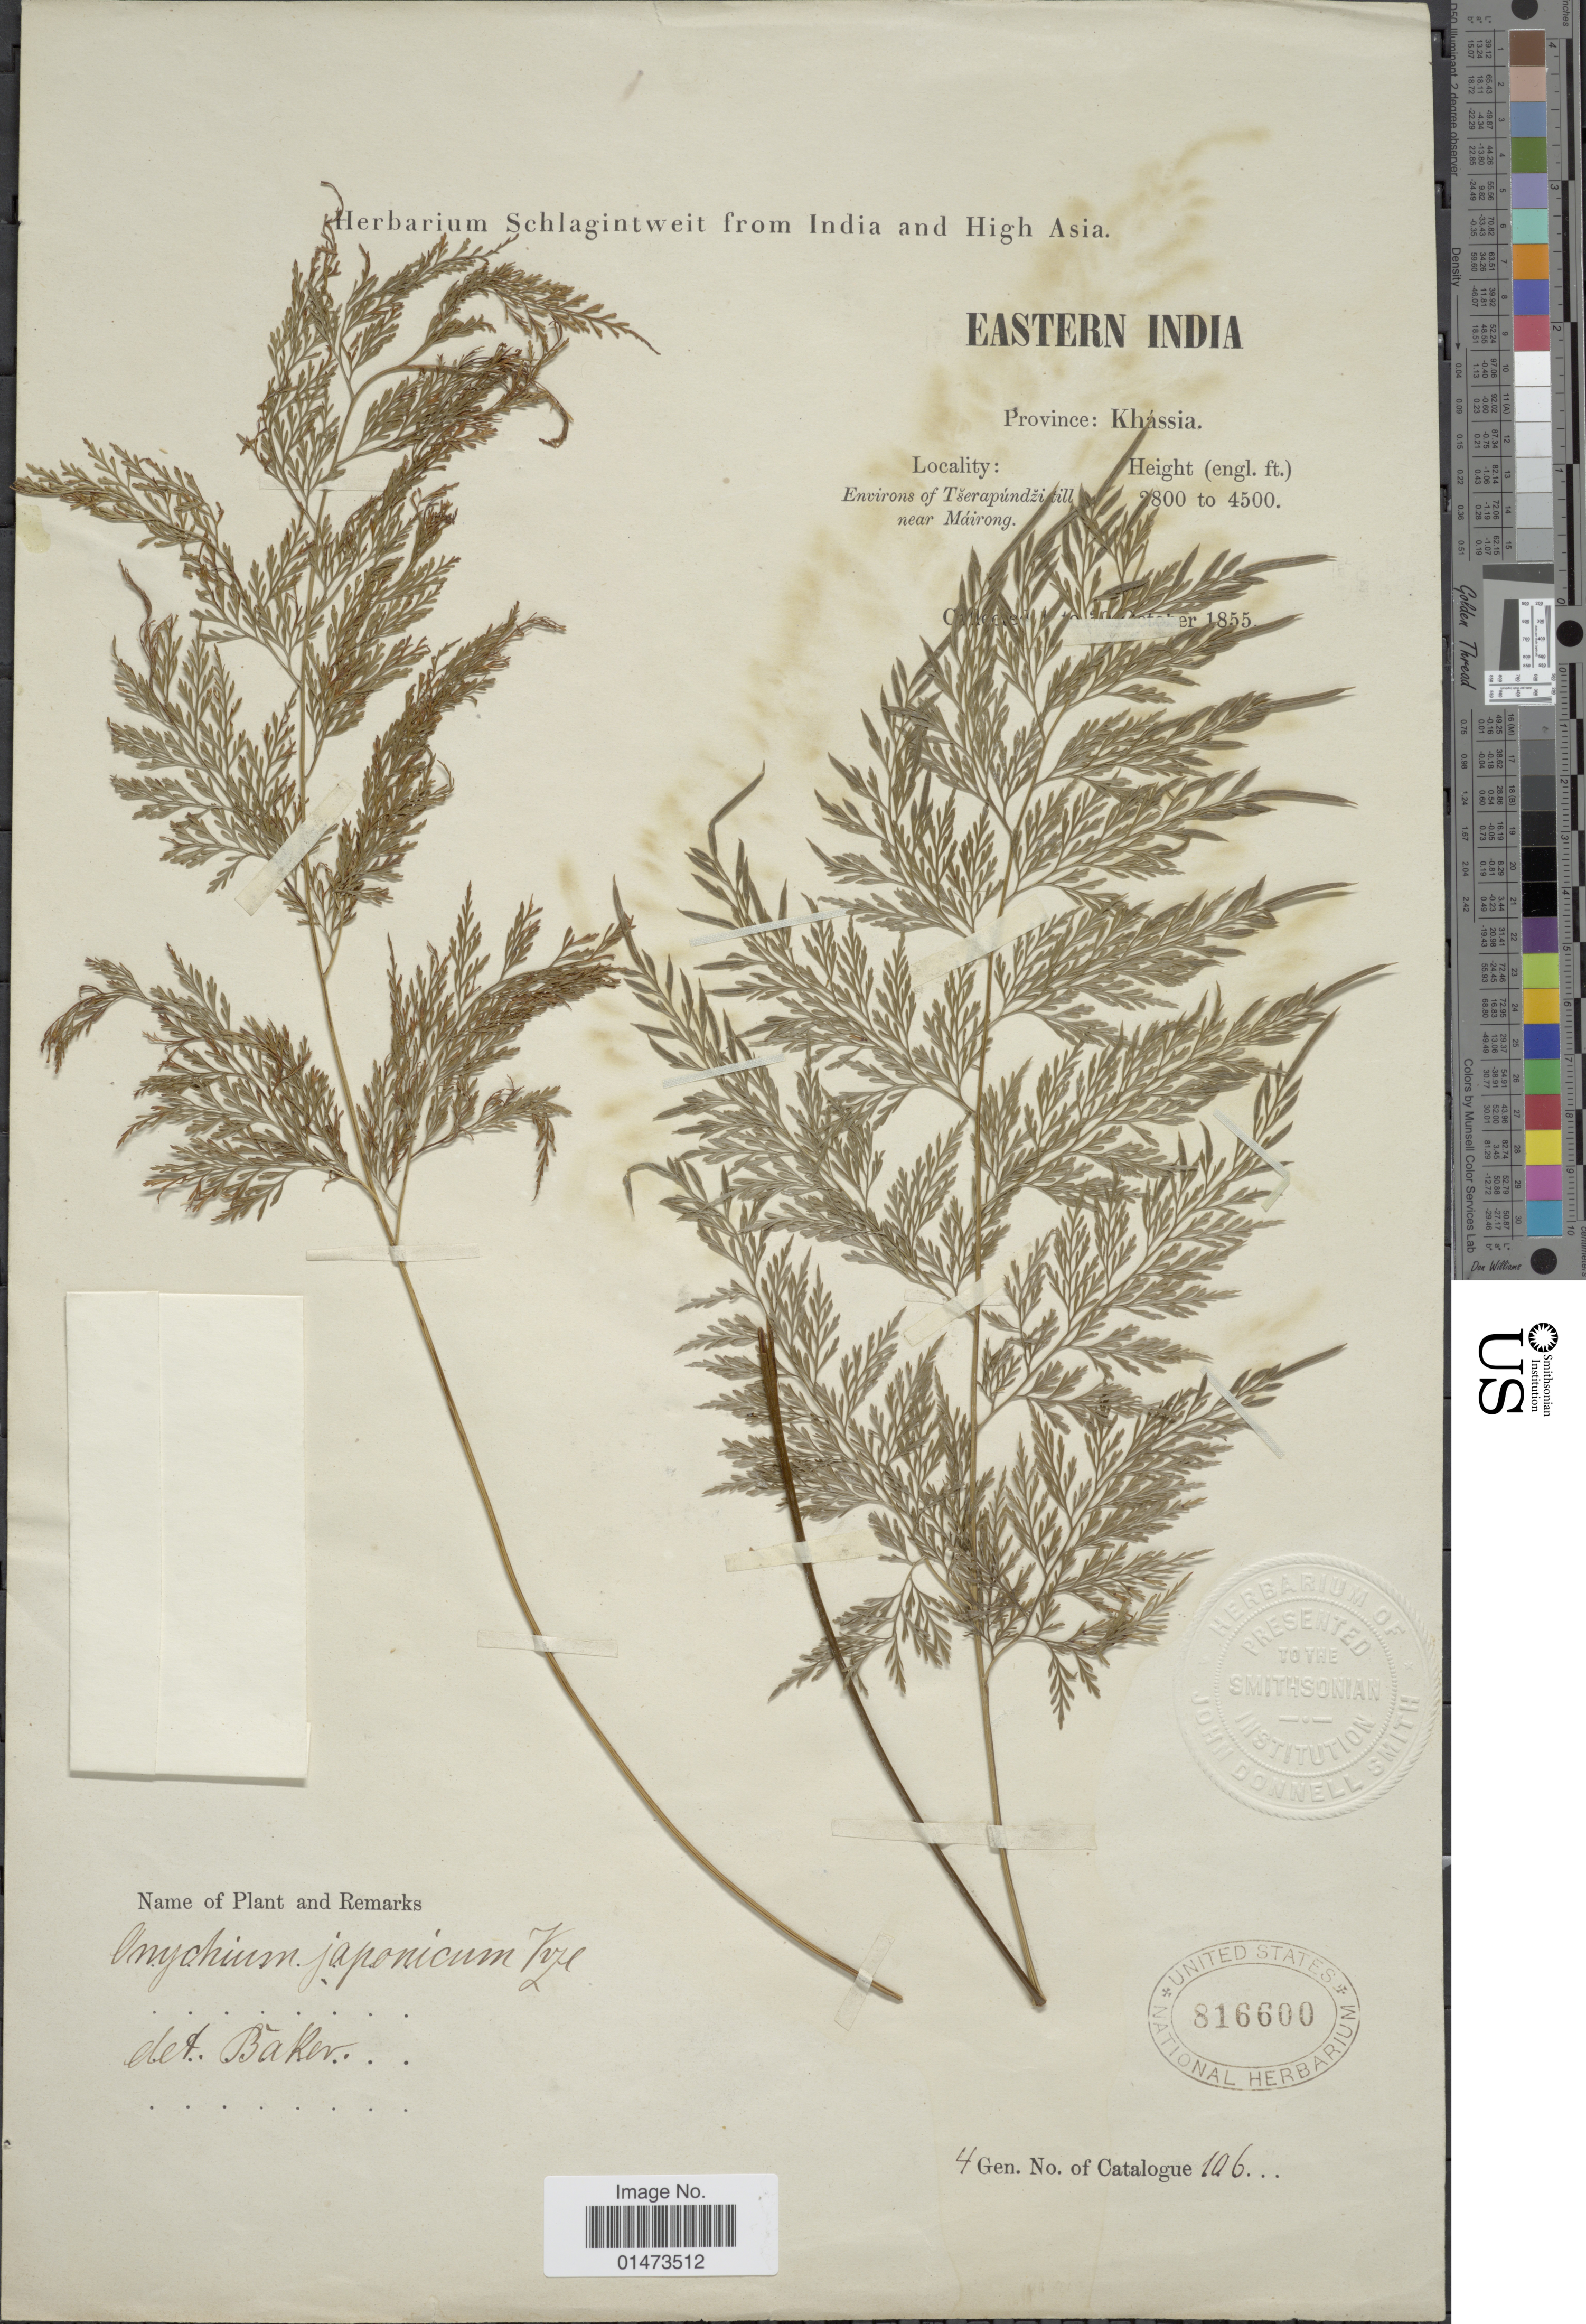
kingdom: Plantae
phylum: Tracheophyta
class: Polypodiopsida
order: Polypodiales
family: Pteridaceae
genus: Onychium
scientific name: Onychium siliculosum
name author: (Desv.) C. Chr.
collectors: ex herb. Schlagintweit from India and High Asia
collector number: No. of Catalogue 106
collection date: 1855-10-20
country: India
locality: Eastern India, Prov.: Khássia, environs of Tserapúndzistill near Mairong. [interpreted]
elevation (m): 1158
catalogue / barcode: US 816600